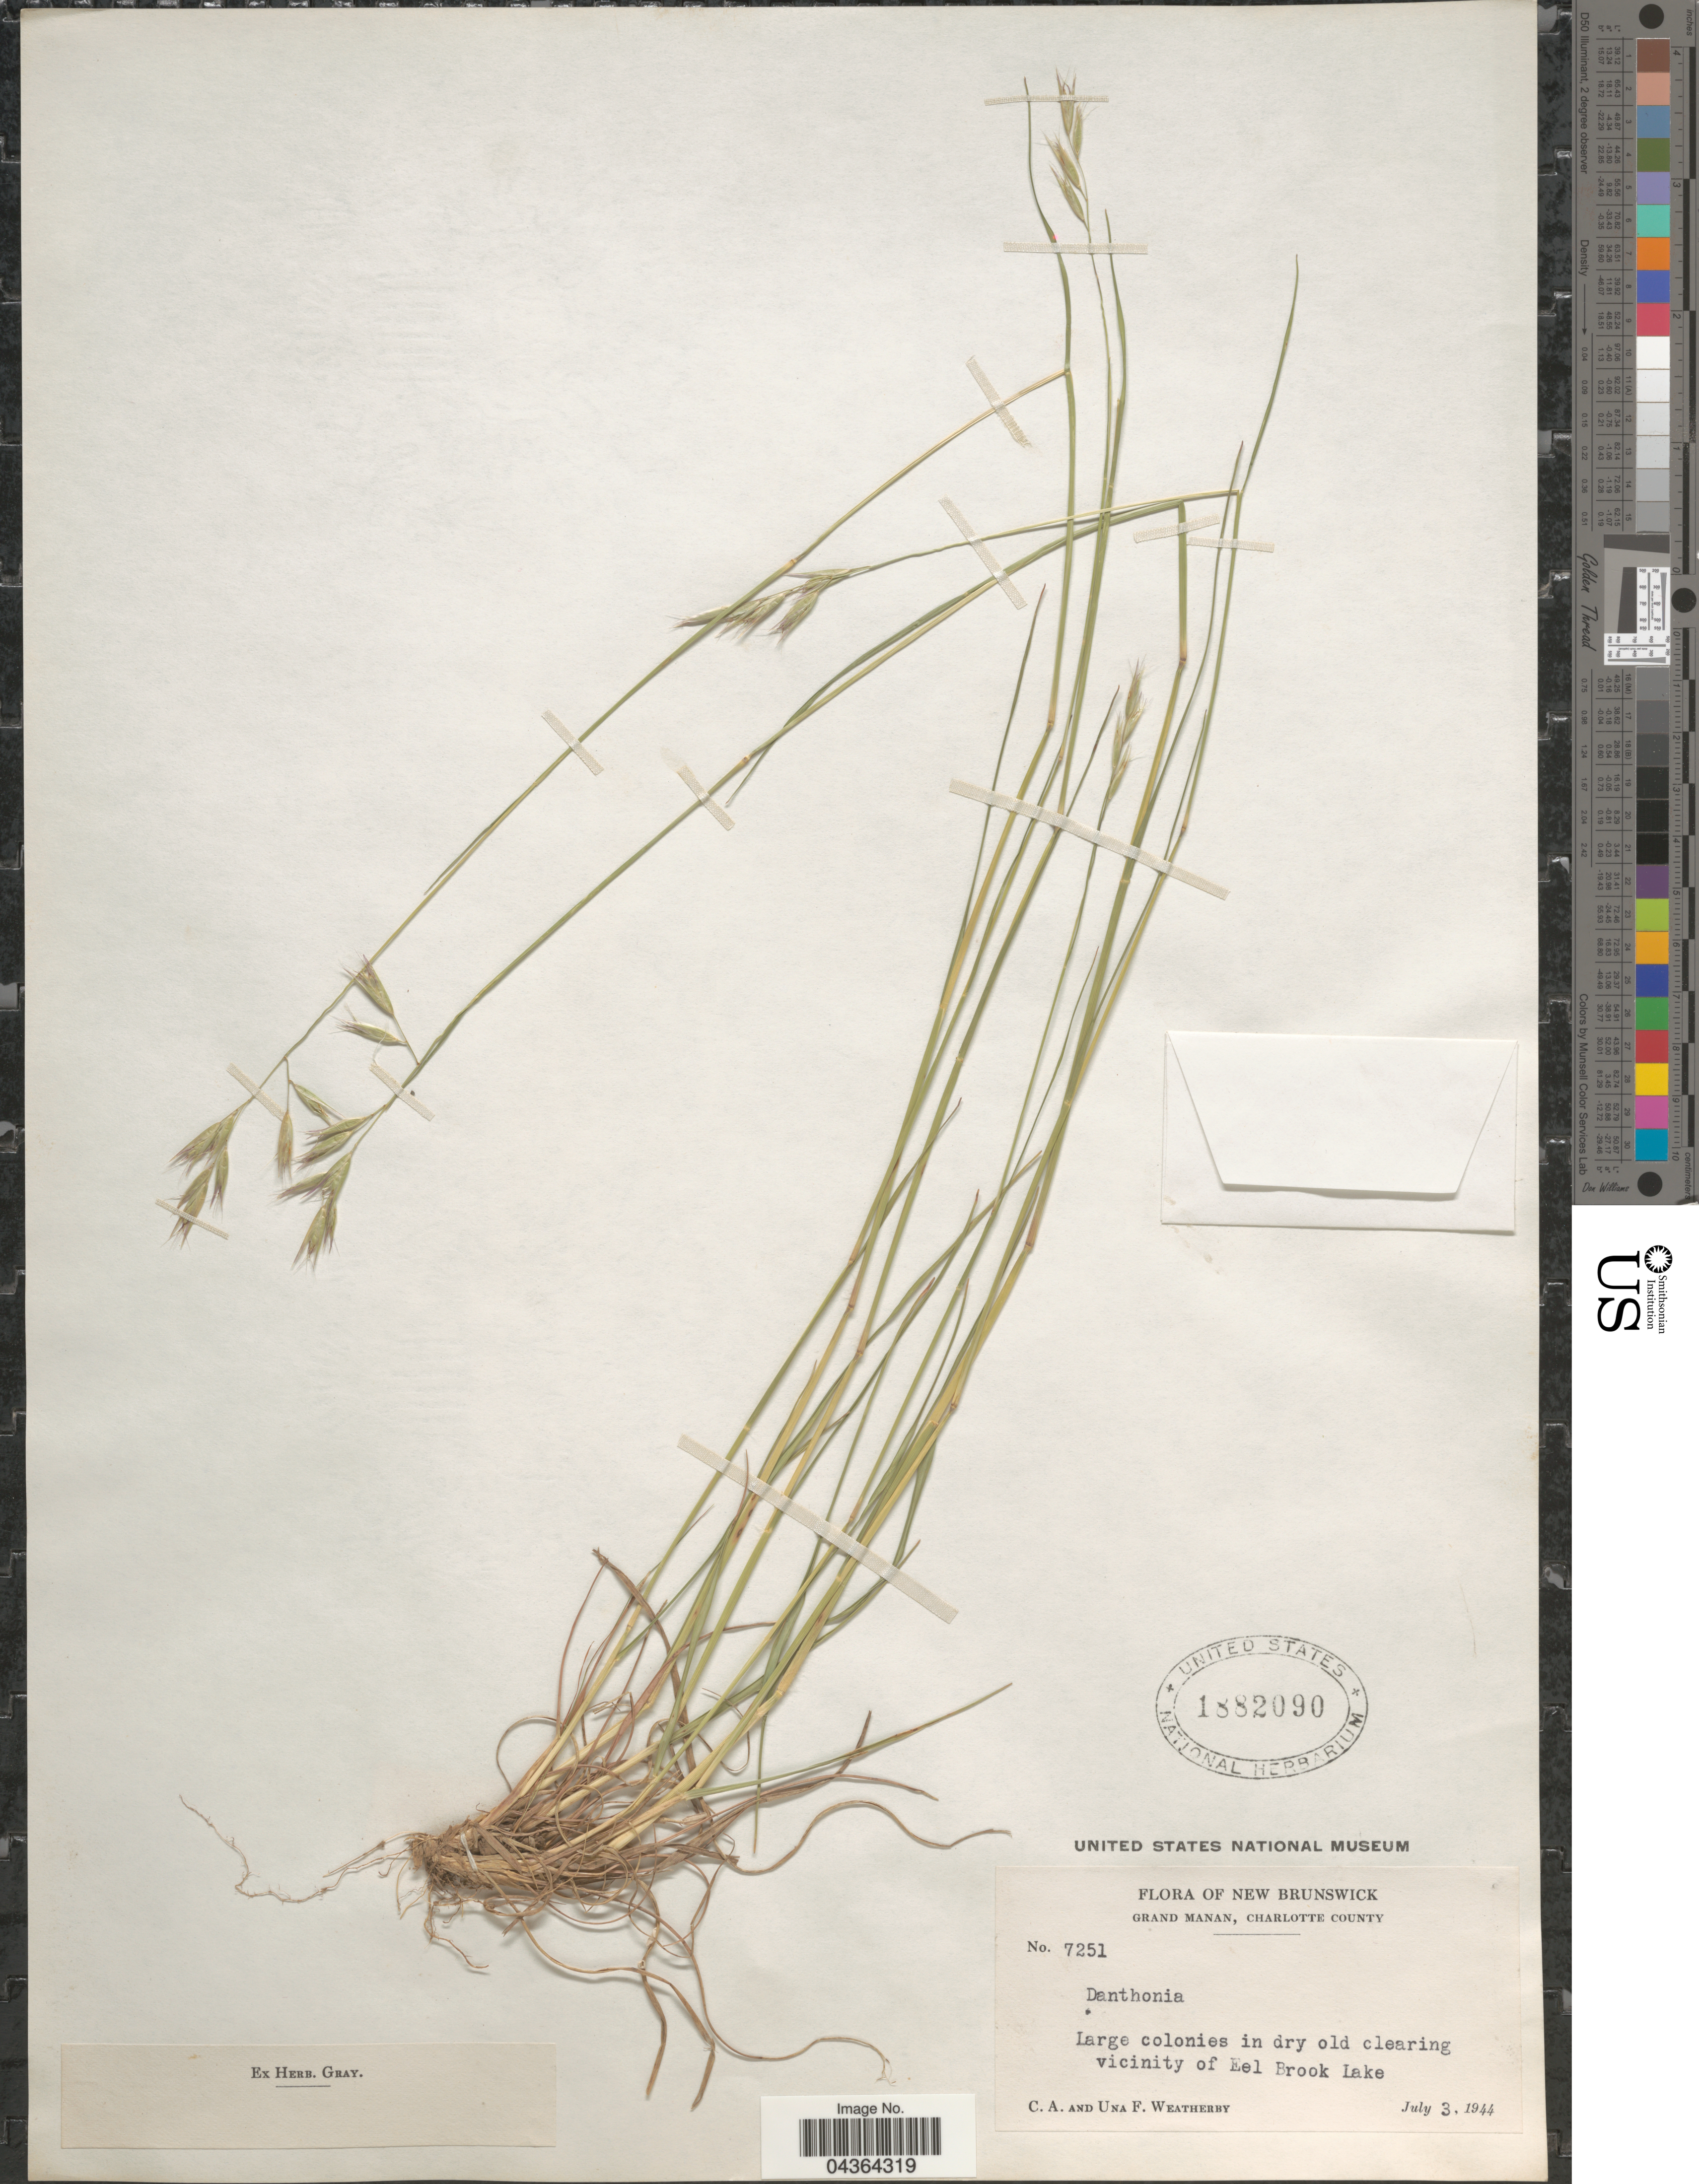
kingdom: Plantae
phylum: Tracheophyta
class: Liliopsida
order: Poales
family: Poaceae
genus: Danthonia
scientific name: Danthonia spicata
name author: (L.) P. Beauv. ex Roem. & Schult.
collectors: C. A. Weatherby & U. Weatherby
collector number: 7251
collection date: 1944-07-03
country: Canada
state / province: New Brunswick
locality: Grand Manan, Charlotte County. Large colonies in dry old clearing vicinity of Eel Brook Lake.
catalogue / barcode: US 1882090